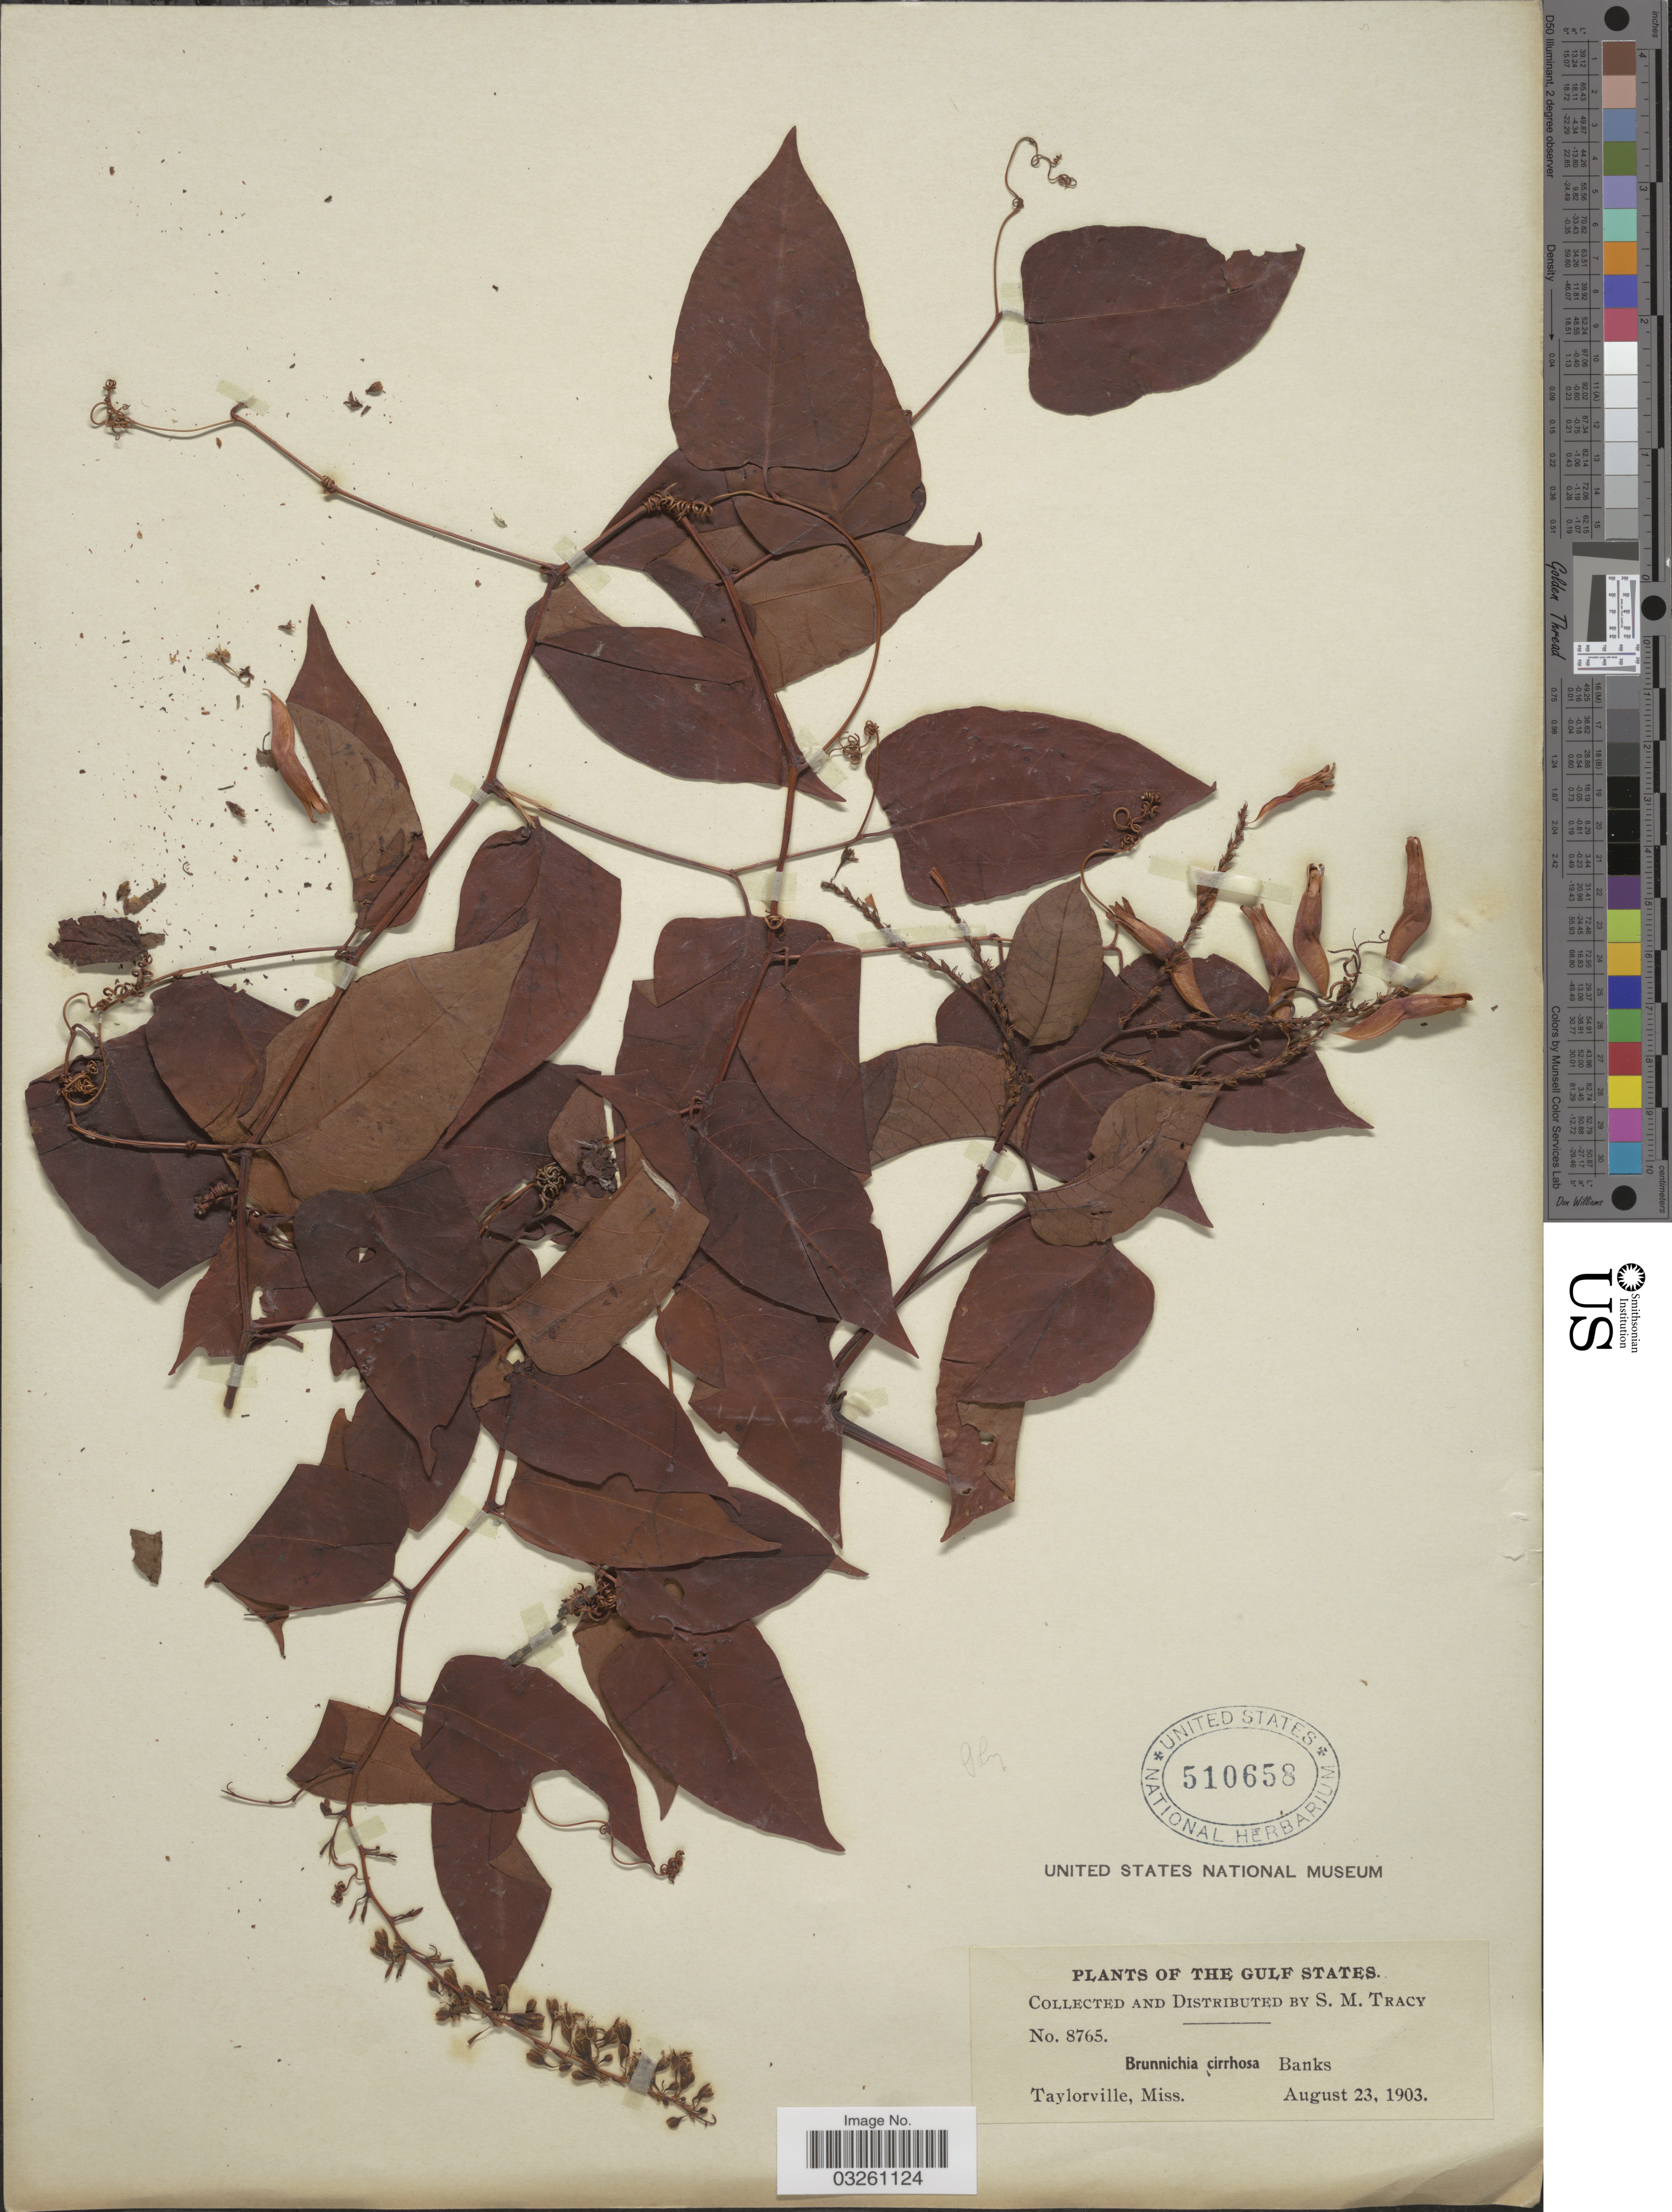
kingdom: Plantae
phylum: Tracheophyta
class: Magnoliopsida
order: Caryophyllales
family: Polygonaceae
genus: Brunnichia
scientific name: Brunnichia cirrhosa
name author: Gaertn.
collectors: S. M. Tracy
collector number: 8765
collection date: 1903-08-23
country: United States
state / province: Mississippi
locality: The Gulf States. Taylorville.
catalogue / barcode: US 510658